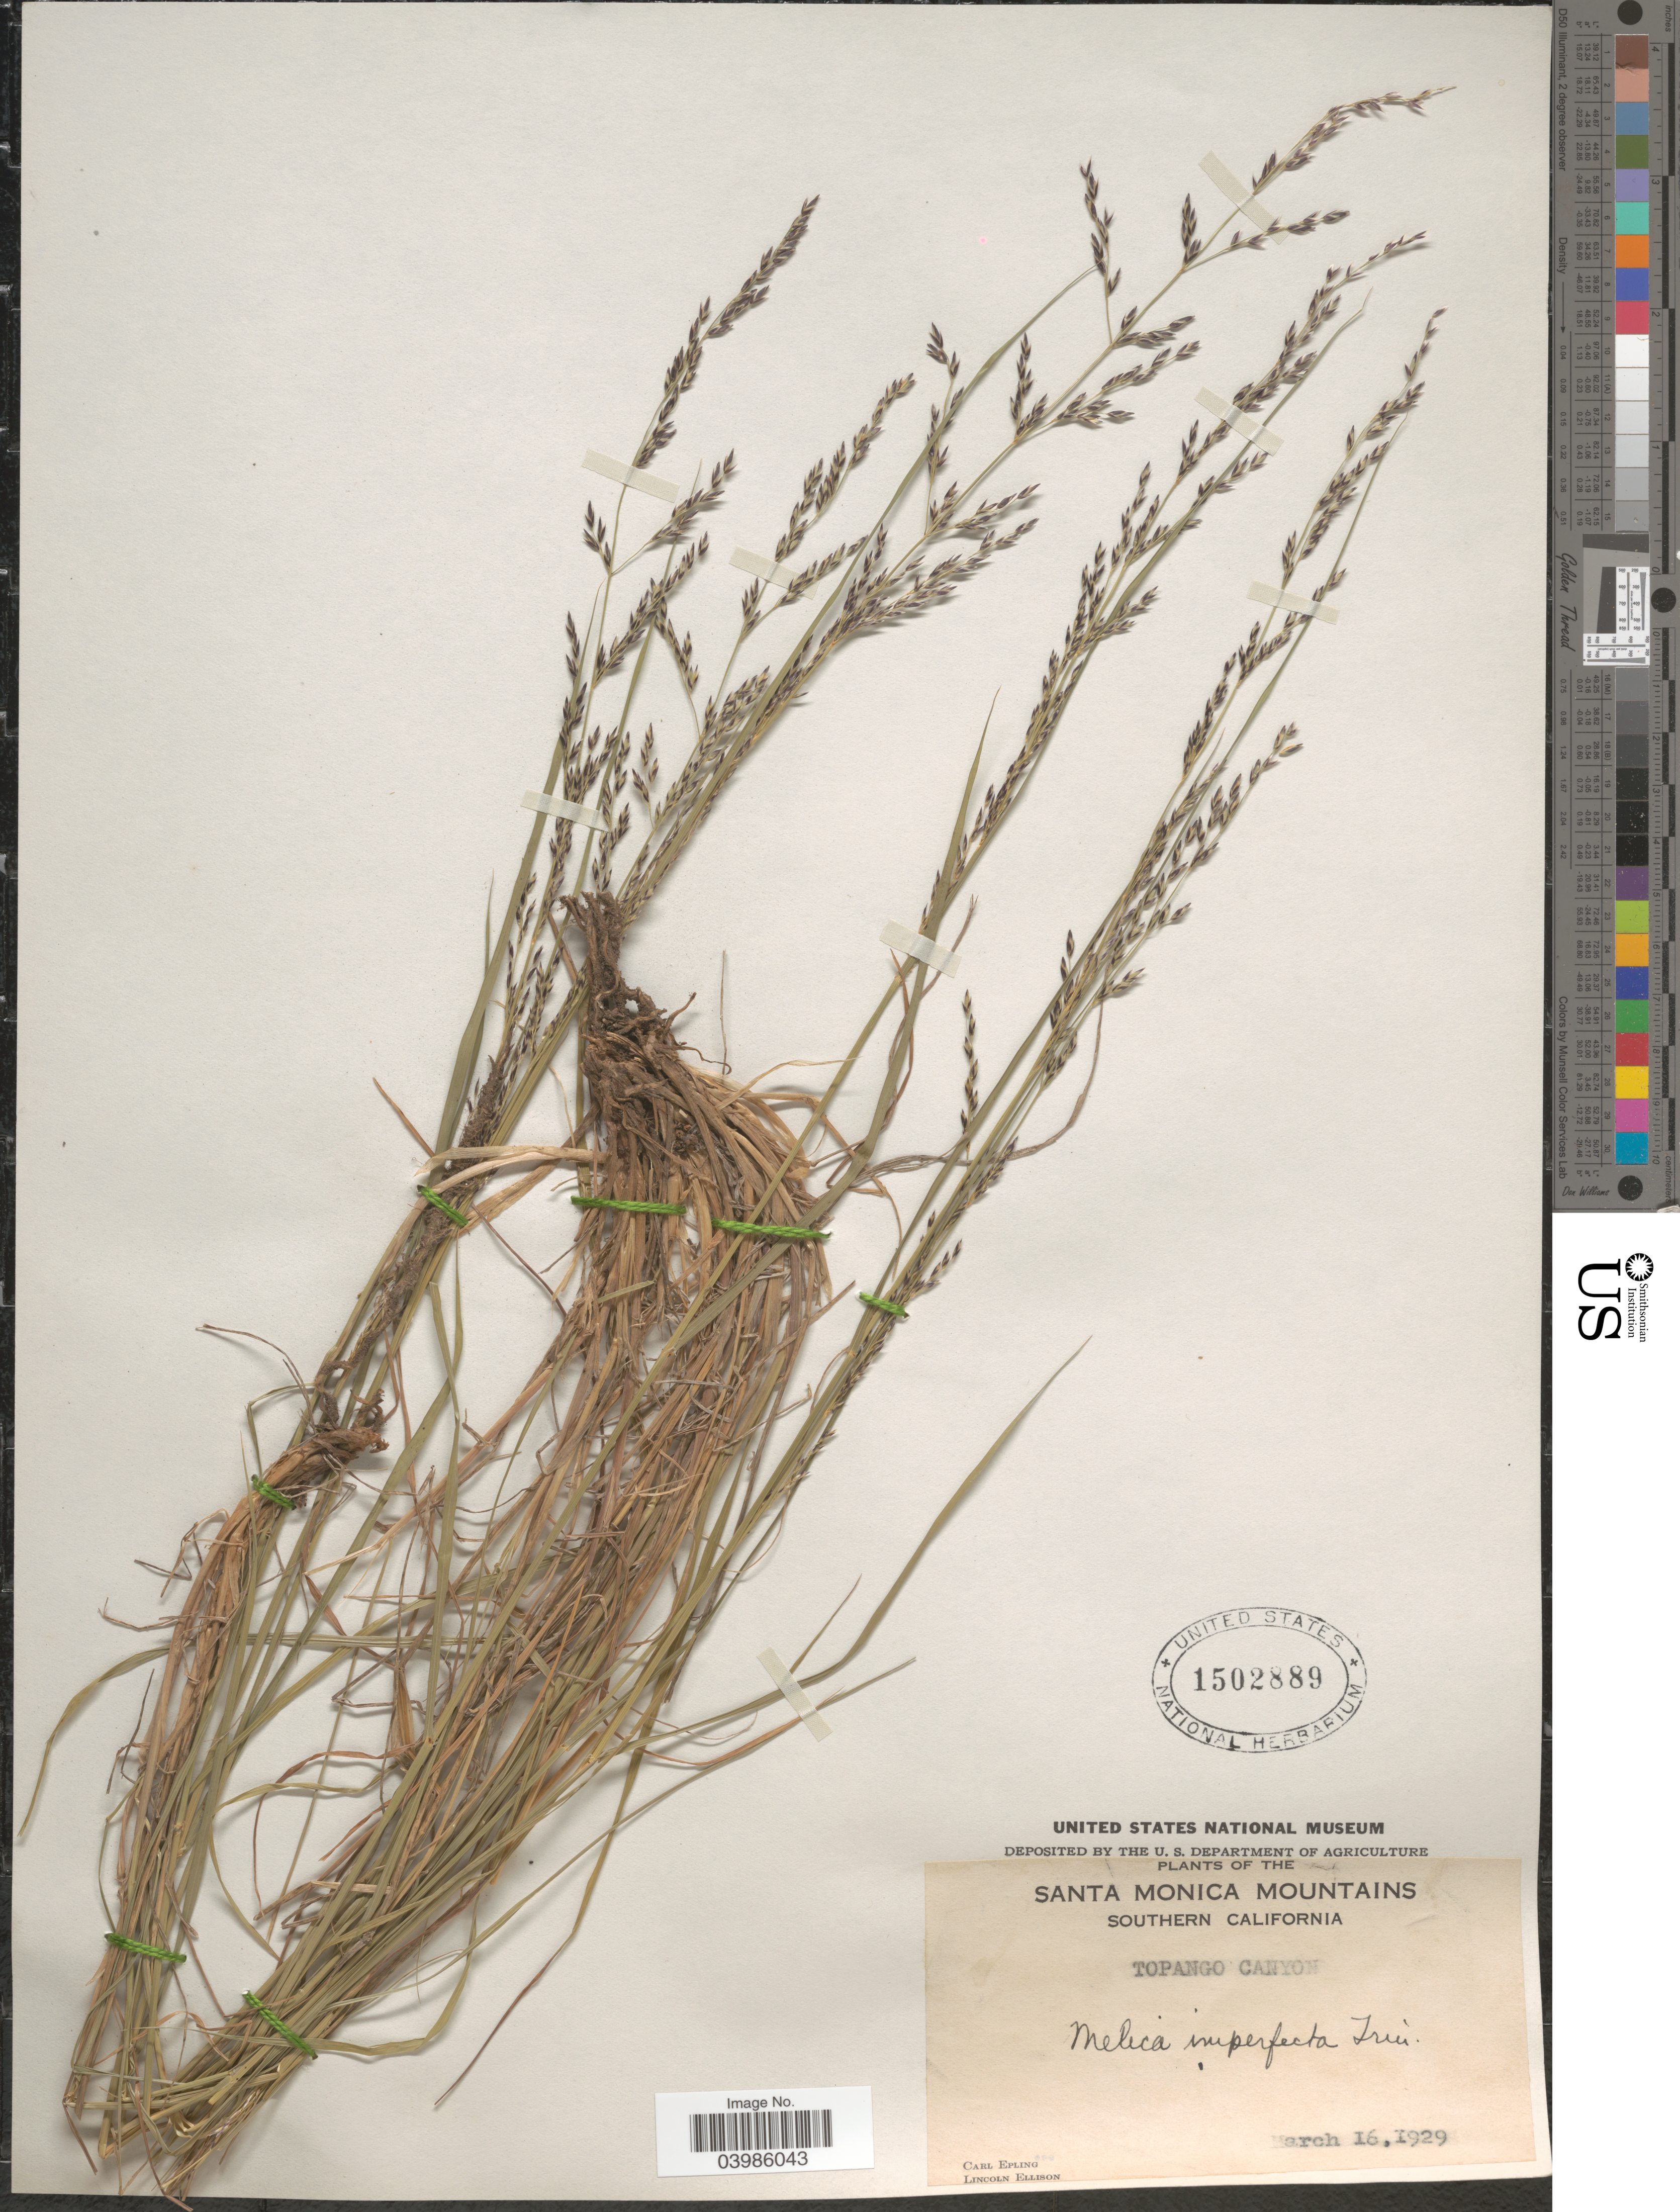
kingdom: Plantae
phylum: Tracheophyta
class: Liliopsida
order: Poales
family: Poaceae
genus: Melica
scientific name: Melica imperfecta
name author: Trin.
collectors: C. C. Epling & L. Ellison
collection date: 1929-03-16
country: United States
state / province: California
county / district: Los Angeles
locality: The Santa Monica Mountains. Southern California. Topango Canyon.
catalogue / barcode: US 1502889